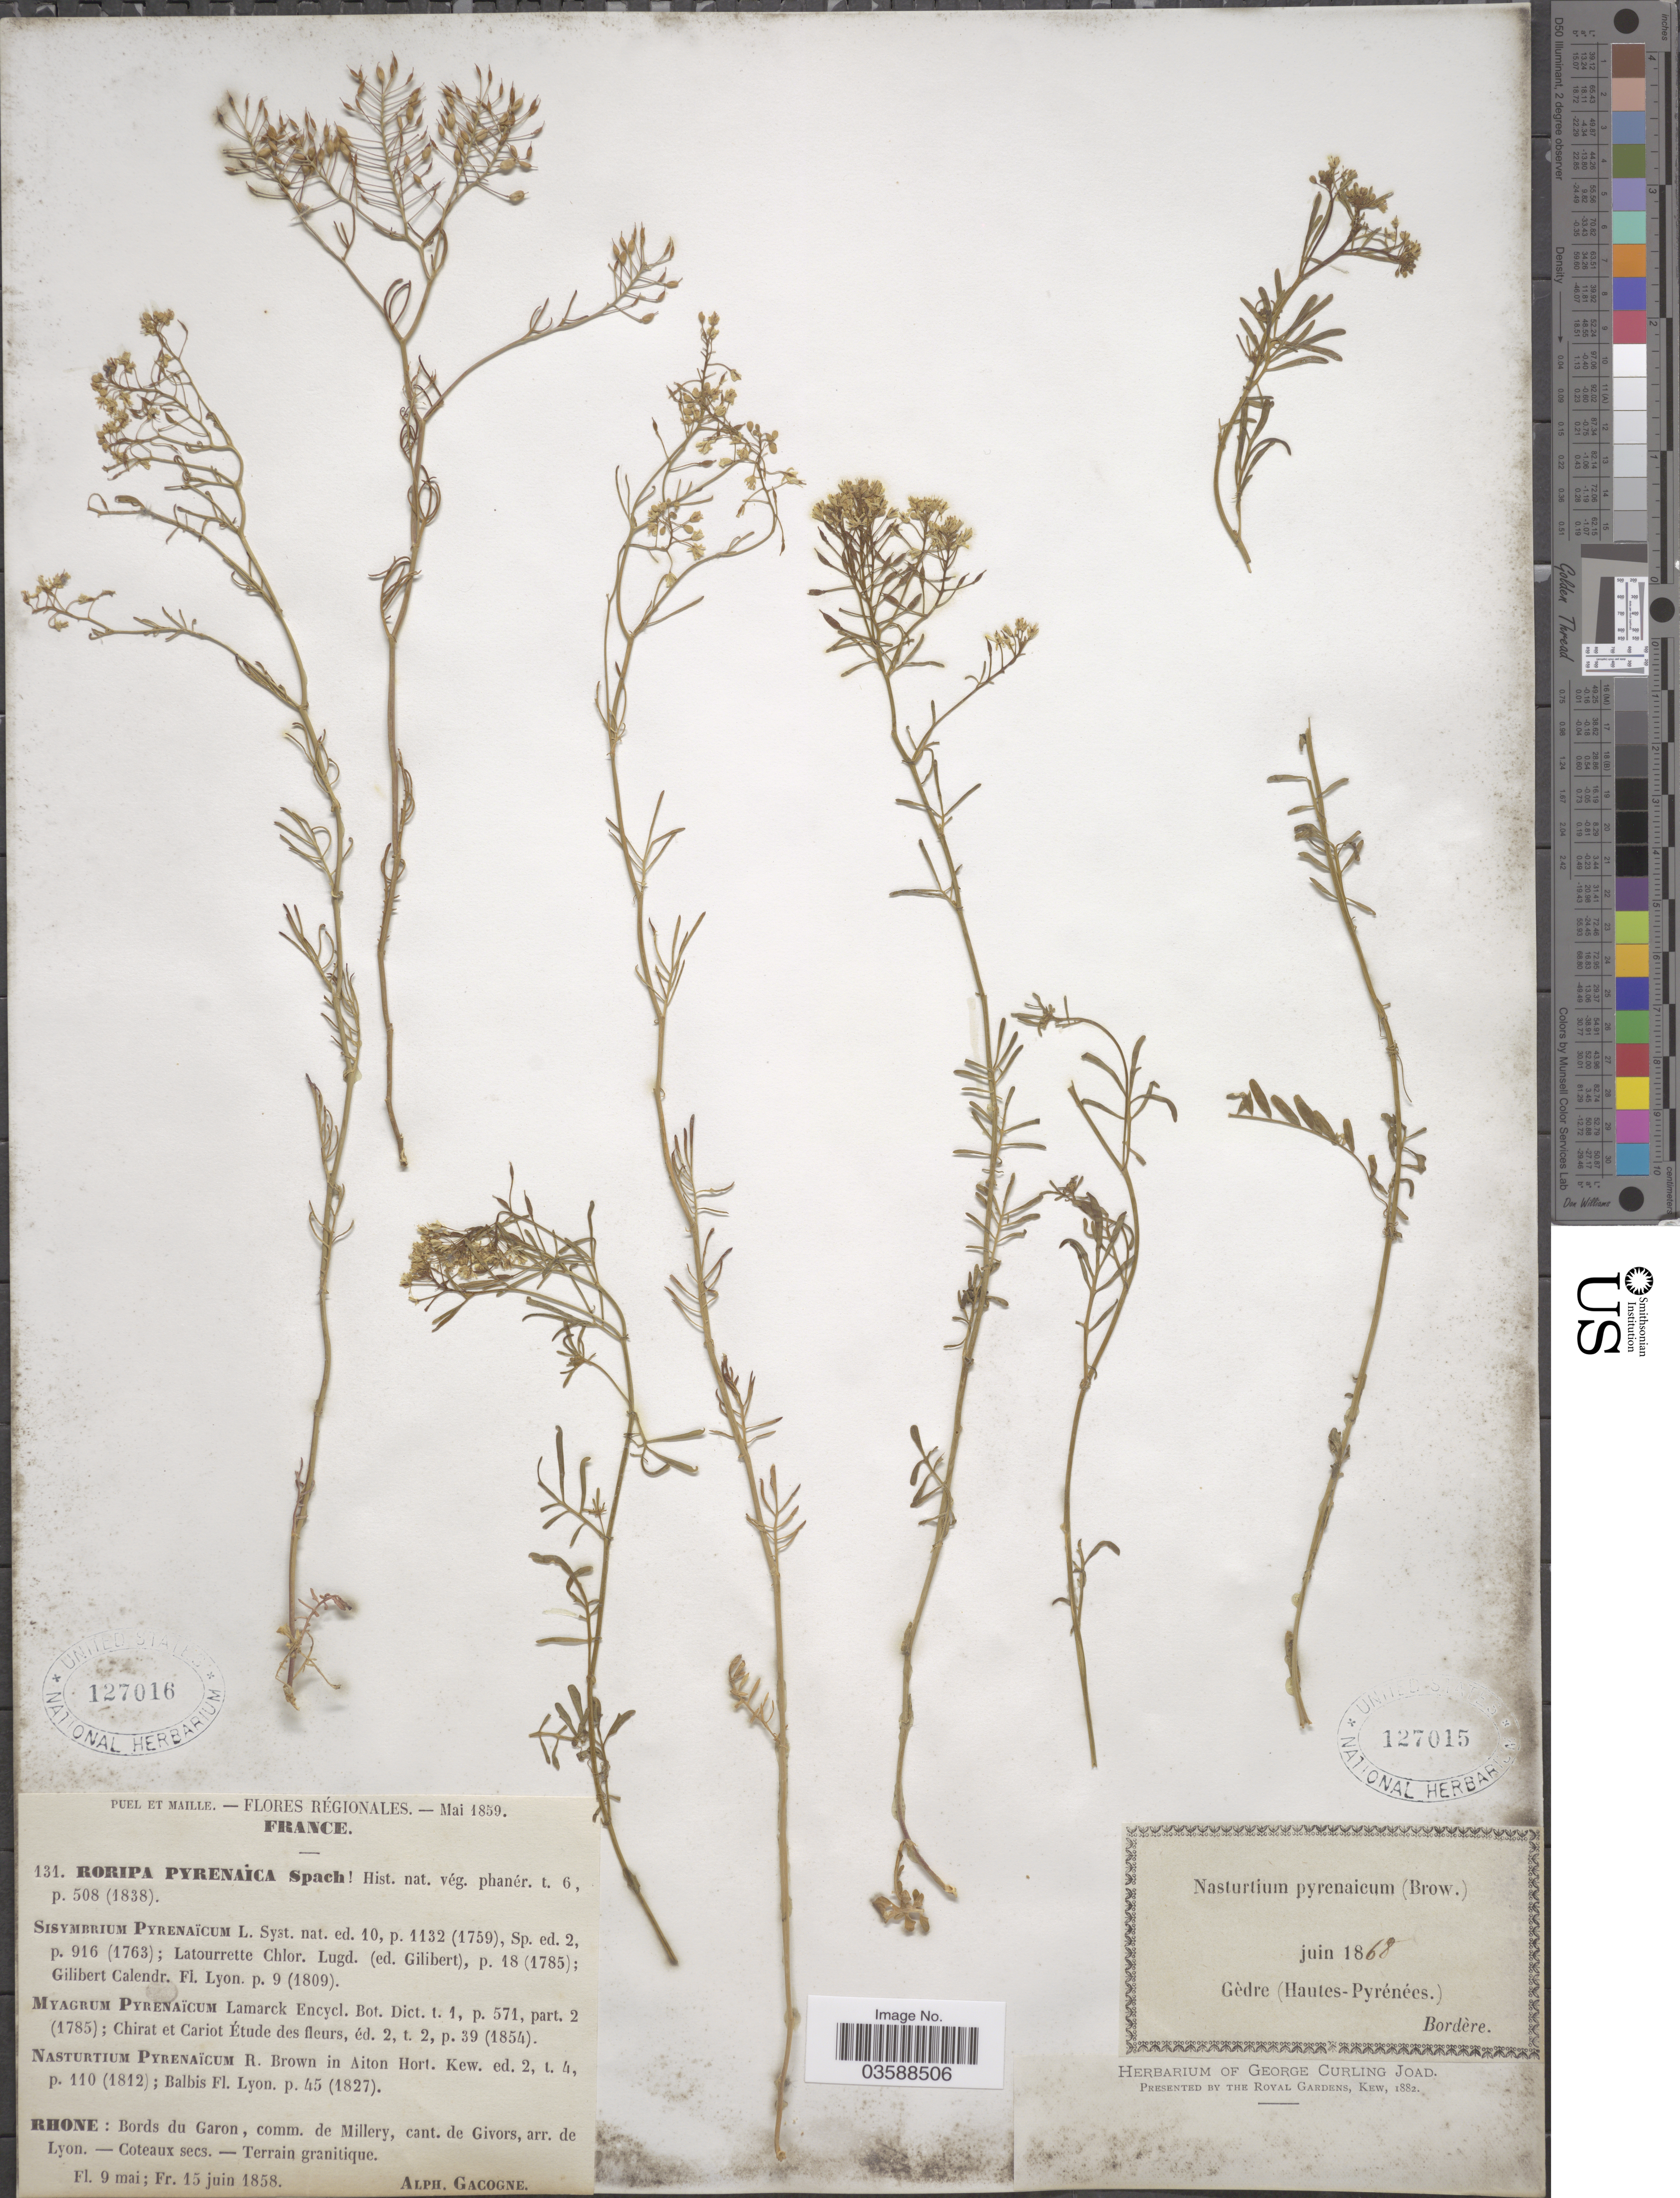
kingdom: Plantae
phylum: Tracheophyta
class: Magnoliopsida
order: Brassicales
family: Brassicaceae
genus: Rorippa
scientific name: Rorippa pyrenaica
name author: (All.) Rchb.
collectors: A. Gacogne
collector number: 131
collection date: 1858-05-09/1858-06-15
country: France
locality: Rhone: Bords du Garon, comm. de Millery, cant. de Givors, arr. de Lyon. -Coteaux secs.- Terrain granitique.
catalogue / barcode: US 127016-2